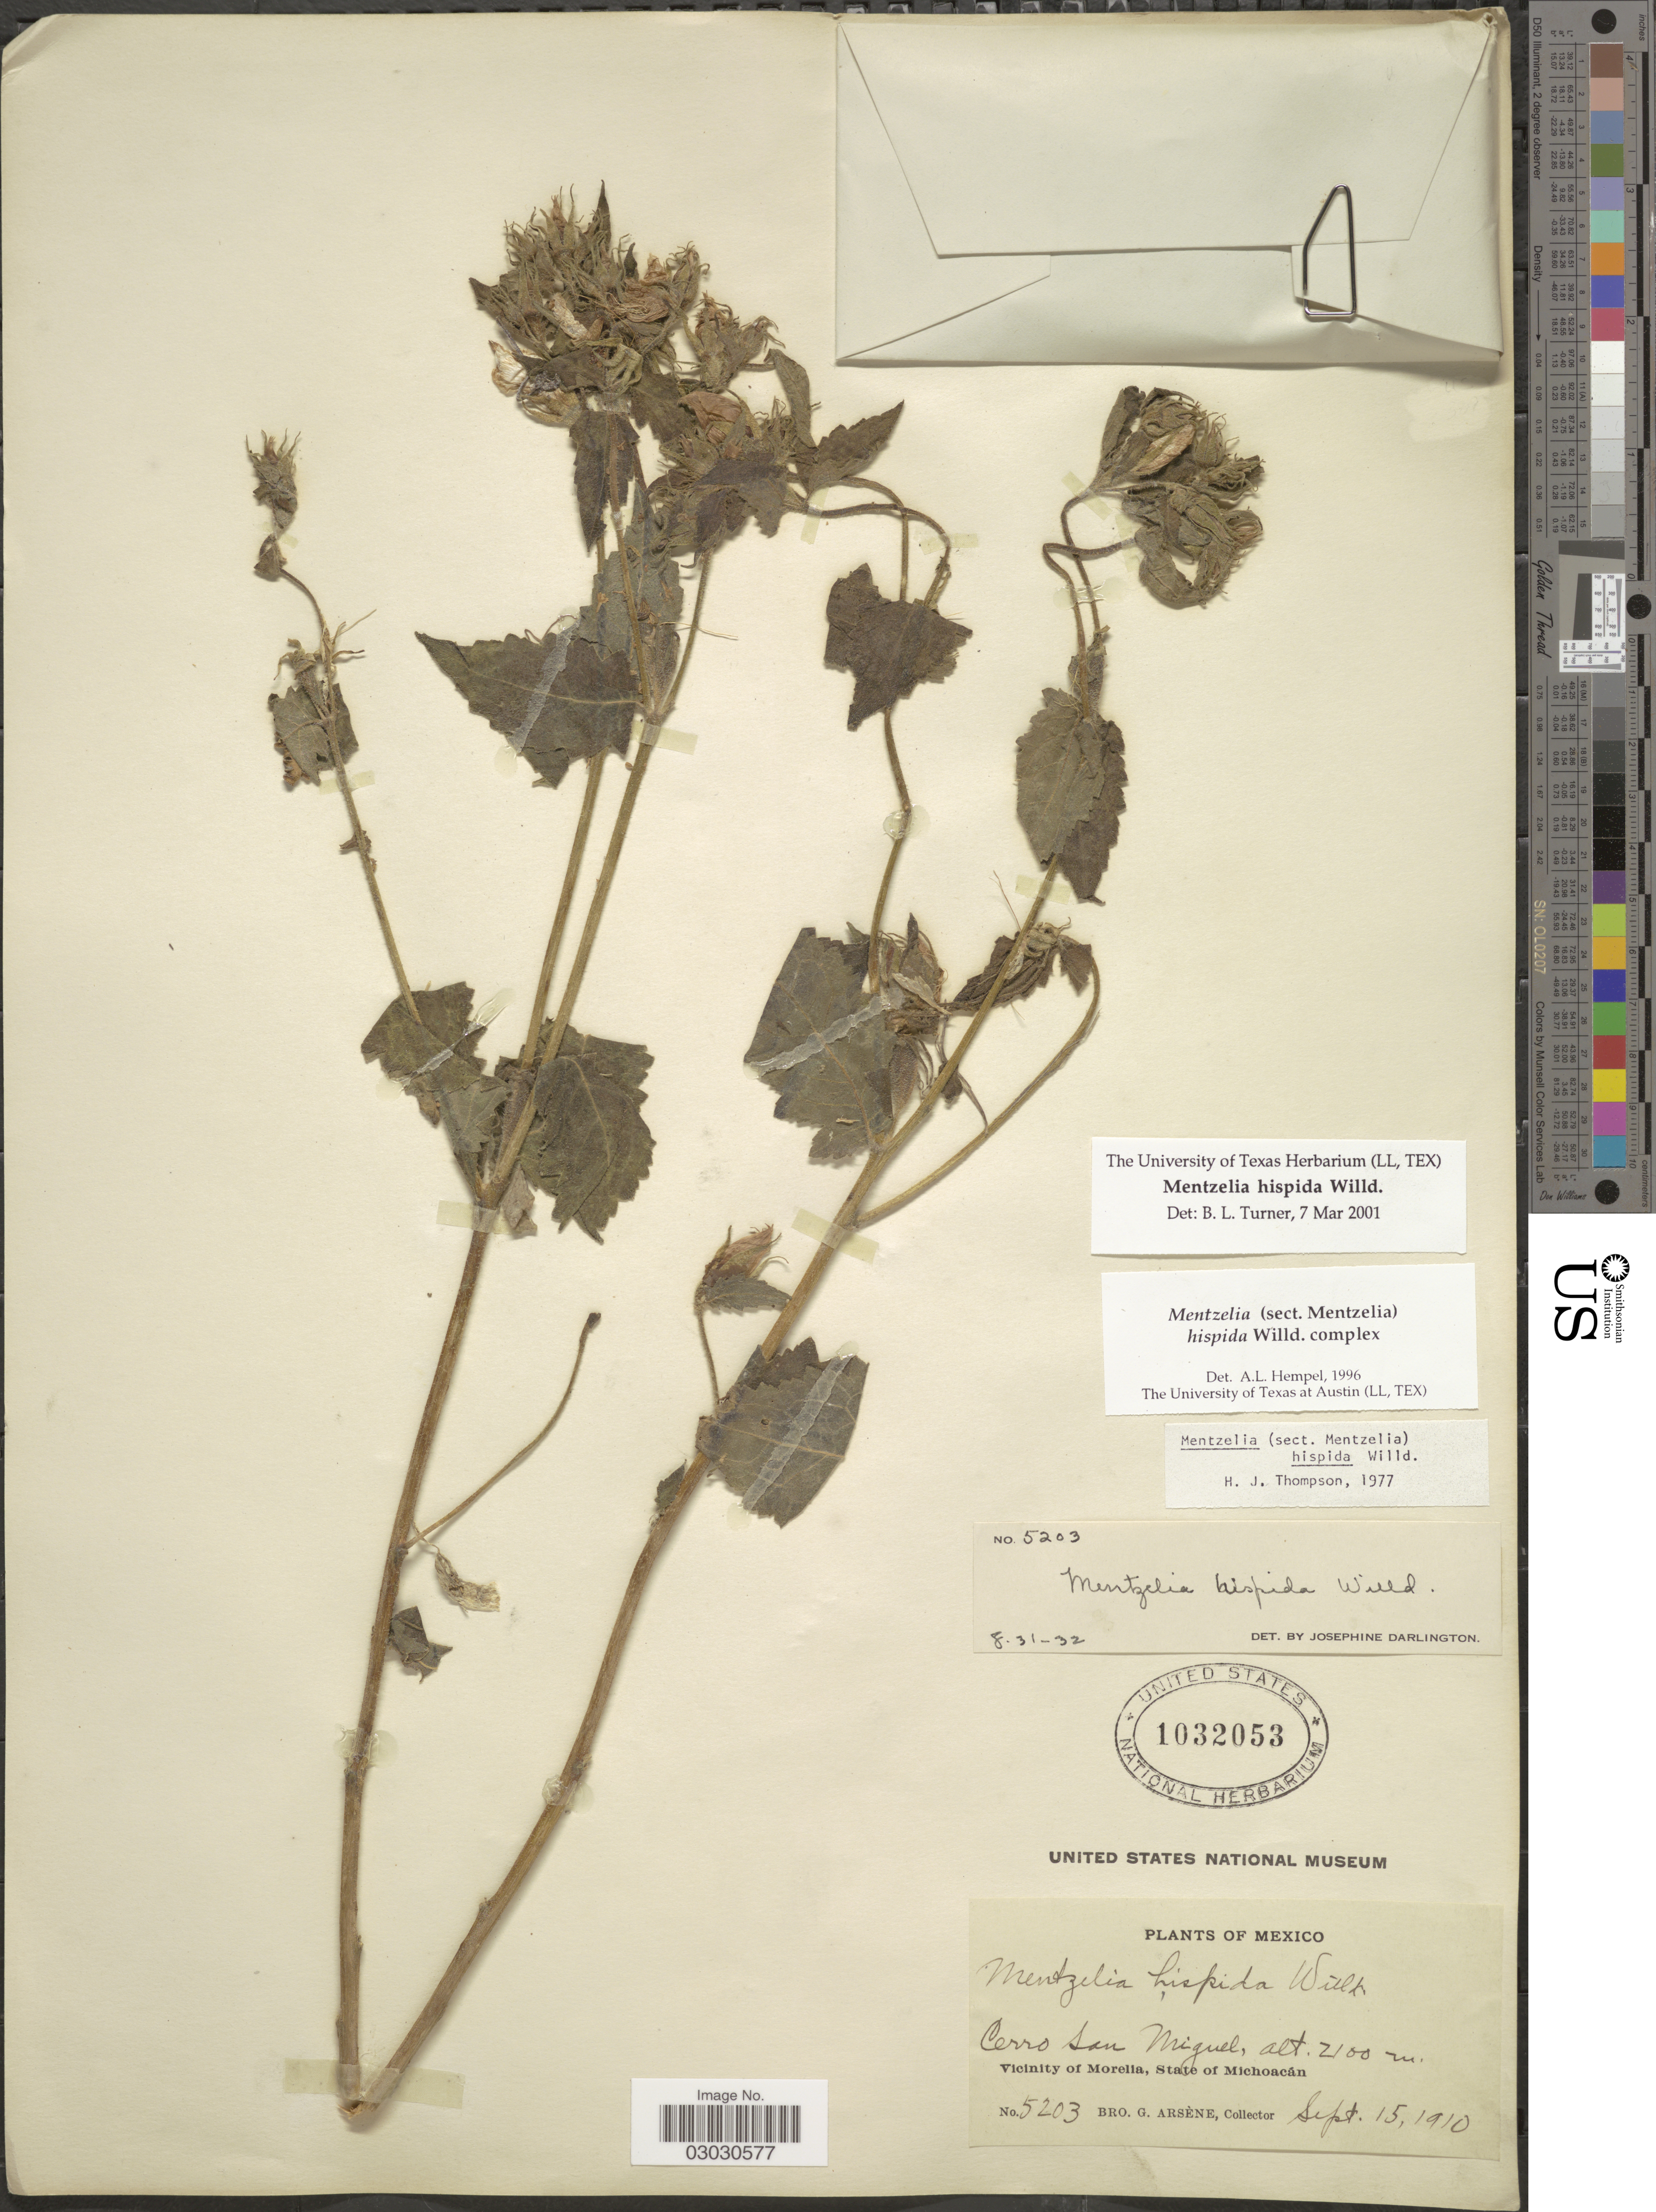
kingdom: Plantae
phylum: Tracheophyta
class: Magnoliopsida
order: Cornales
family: Loasaceae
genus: Mentzelia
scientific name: Mentzelia hispida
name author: Willd.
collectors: Bro. G. Arsène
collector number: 5203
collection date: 1910-09-15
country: Mexico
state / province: Michoacán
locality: Cerro San Miguel. Vicinity of Morelia, State of Michoacán.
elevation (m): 2100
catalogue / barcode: US 1032053